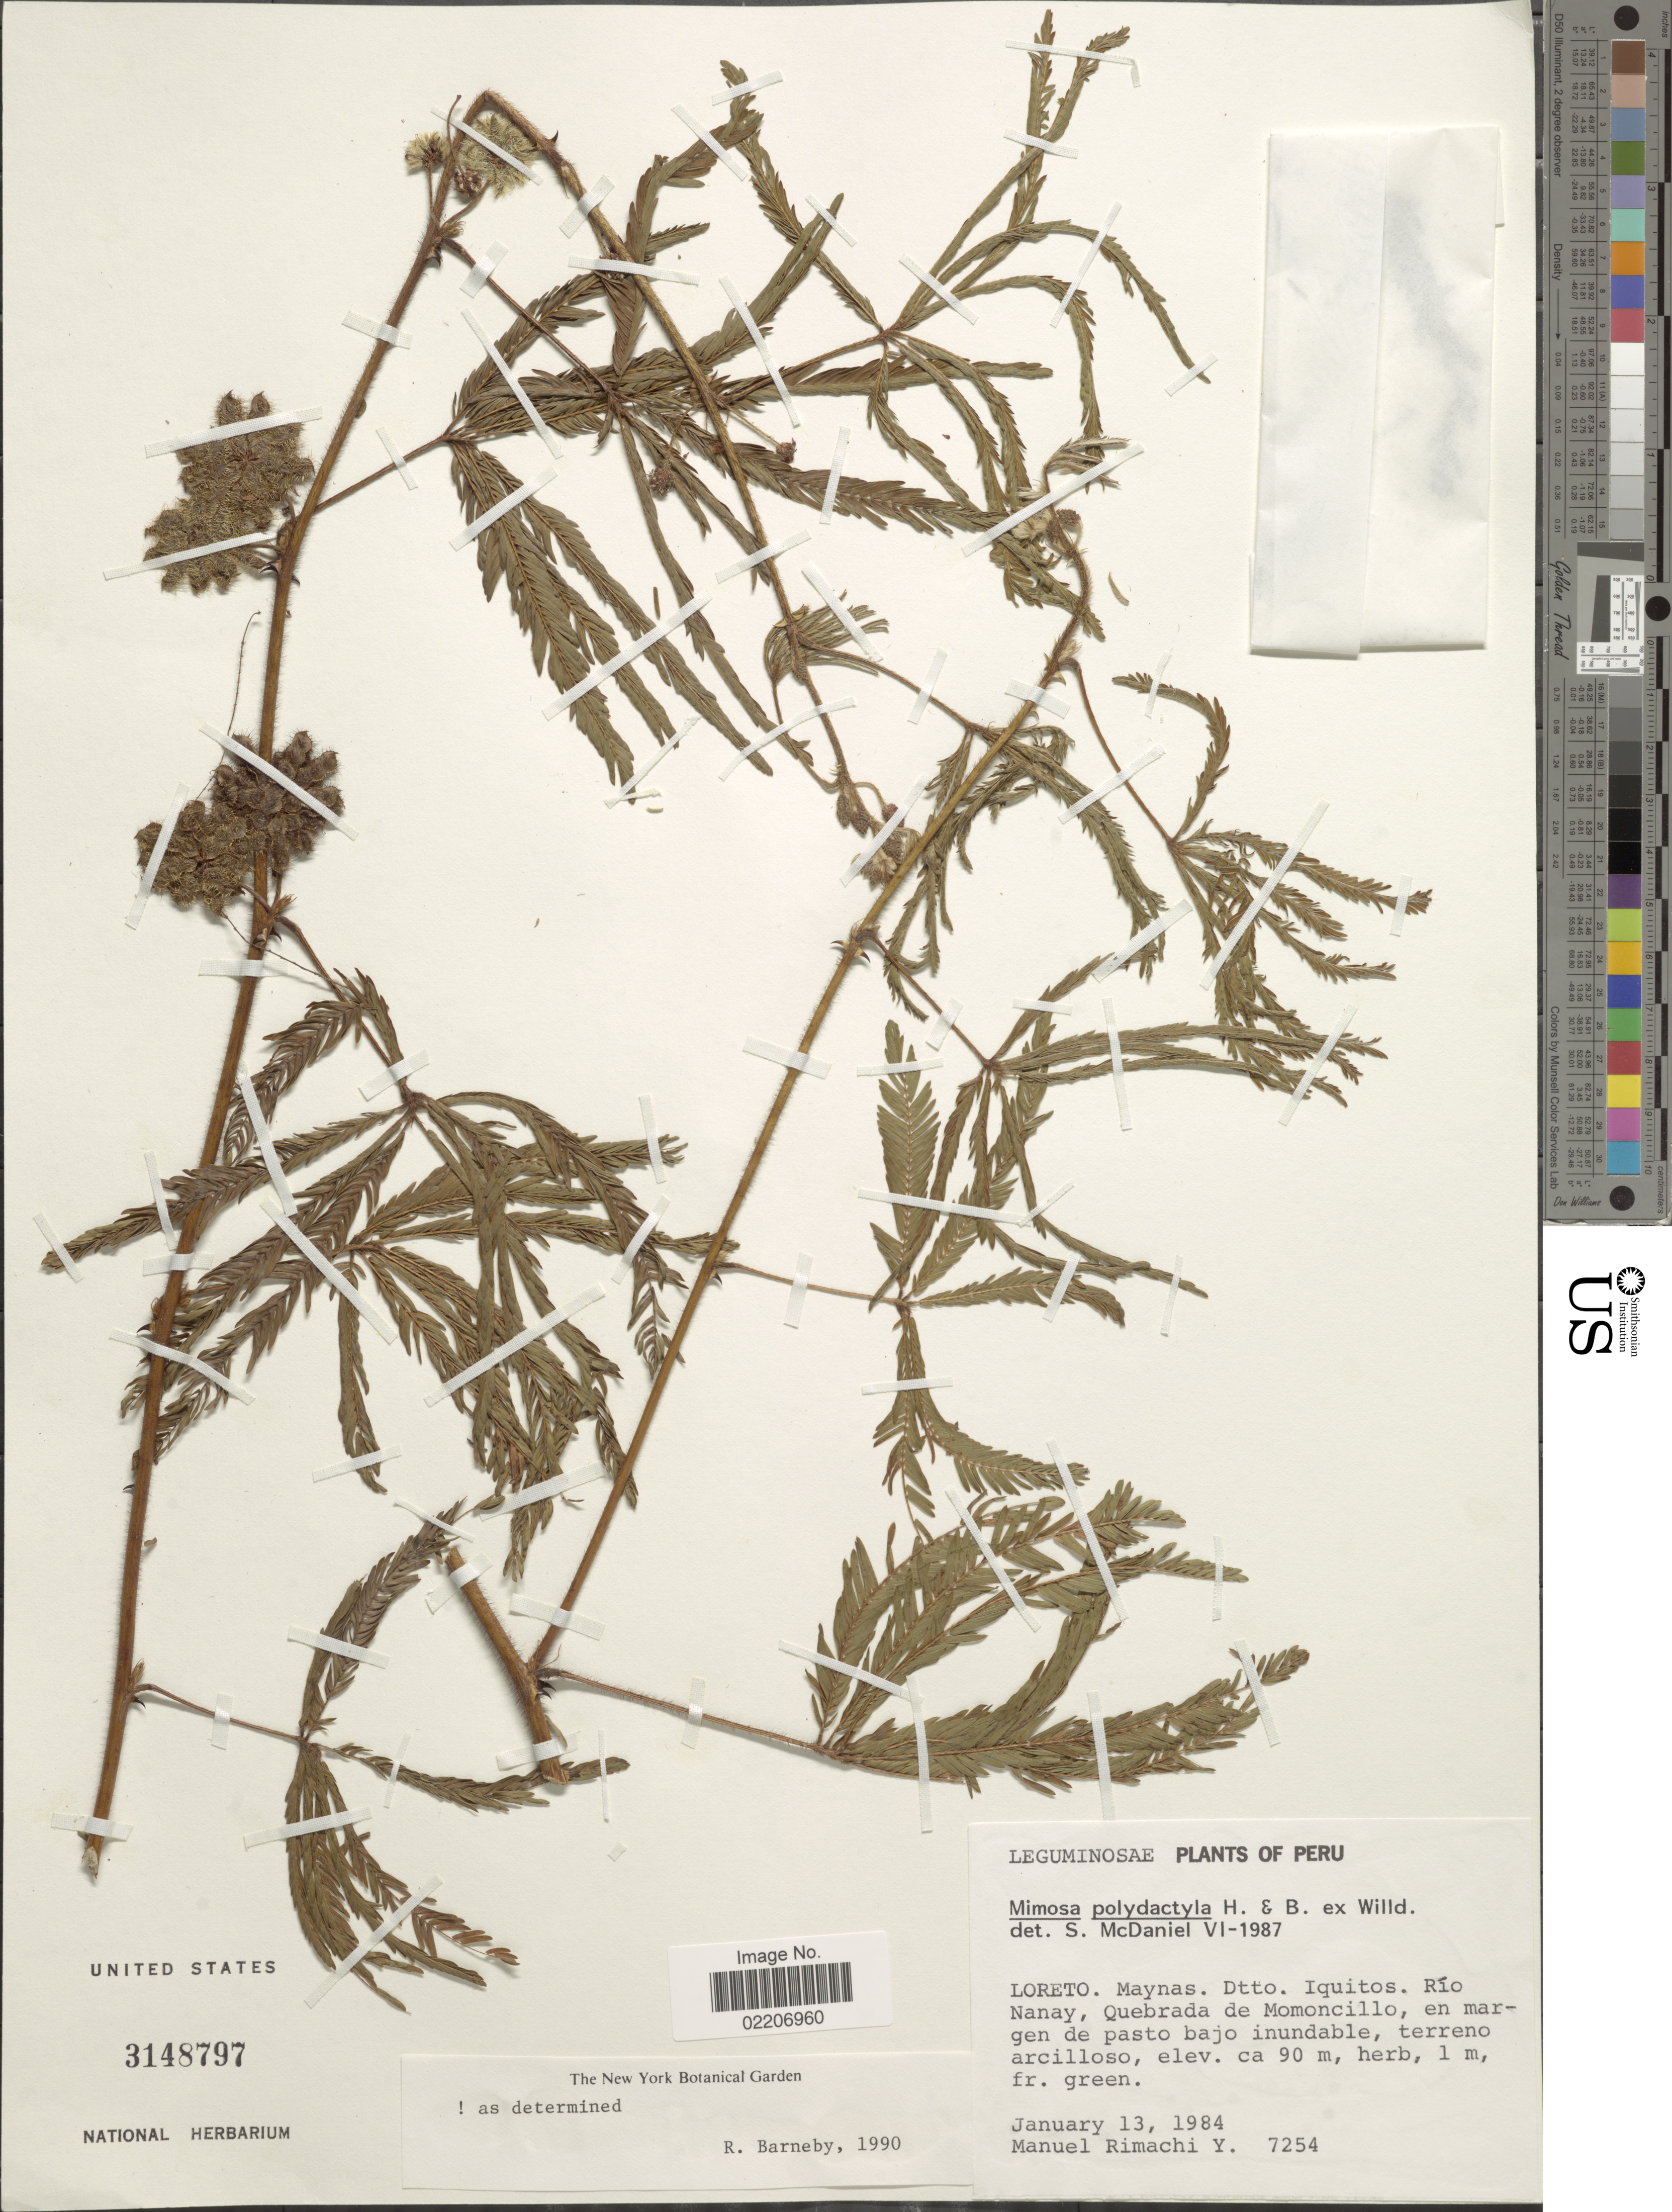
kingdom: Plantae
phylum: Tracheophyta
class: Magnoliopsida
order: Fabales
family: Fabaceae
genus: Mimosa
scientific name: Mimosa polydactyla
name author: Humb. & Bonpl. ex Willd.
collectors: M. Rimachi Y.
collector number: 7254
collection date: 1984-01-13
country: Peru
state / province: Loreto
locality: Maynas, Dtto. Iquitos, Rio Nanay, Quebrada de Momoncillo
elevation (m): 90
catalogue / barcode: US 3148797